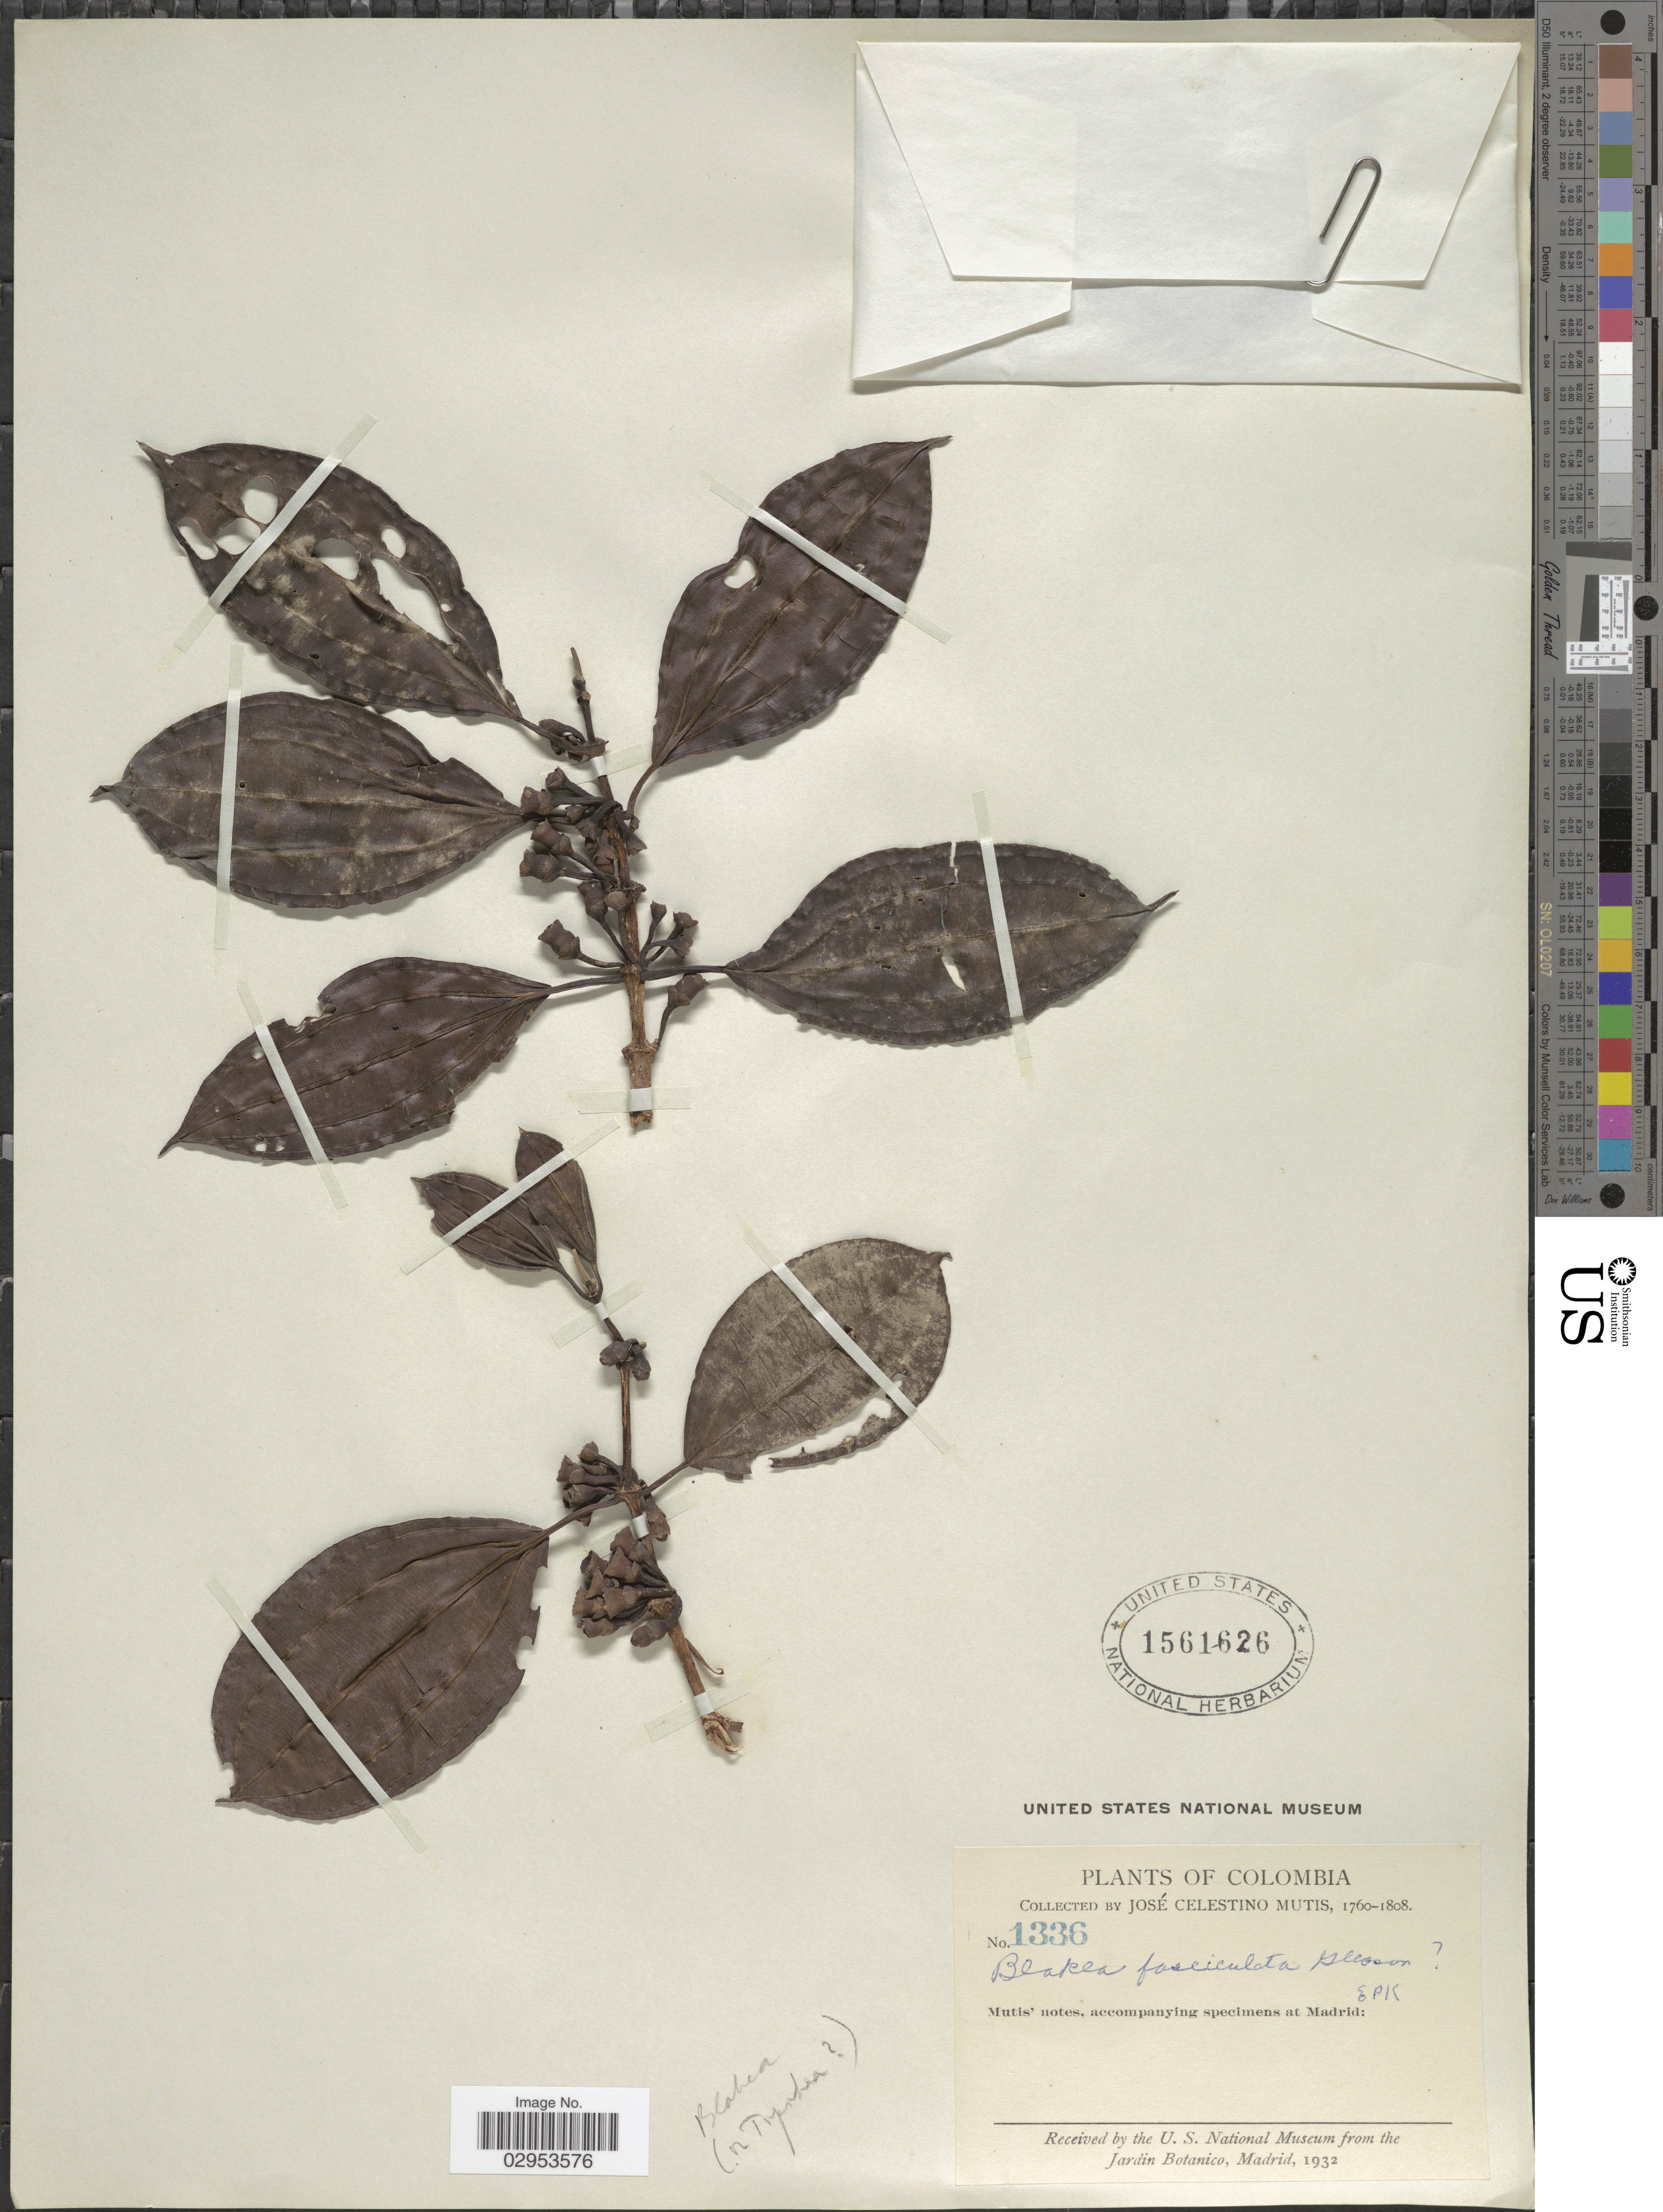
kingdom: Plantae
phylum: Tracheophyta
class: Magnoliopsida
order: Myrtales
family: Melastomataceae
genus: Blakea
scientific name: Blakea sp.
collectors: J. C. B. Mutis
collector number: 1336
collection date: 1760/1808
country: Colombia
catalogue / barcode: US 1561626